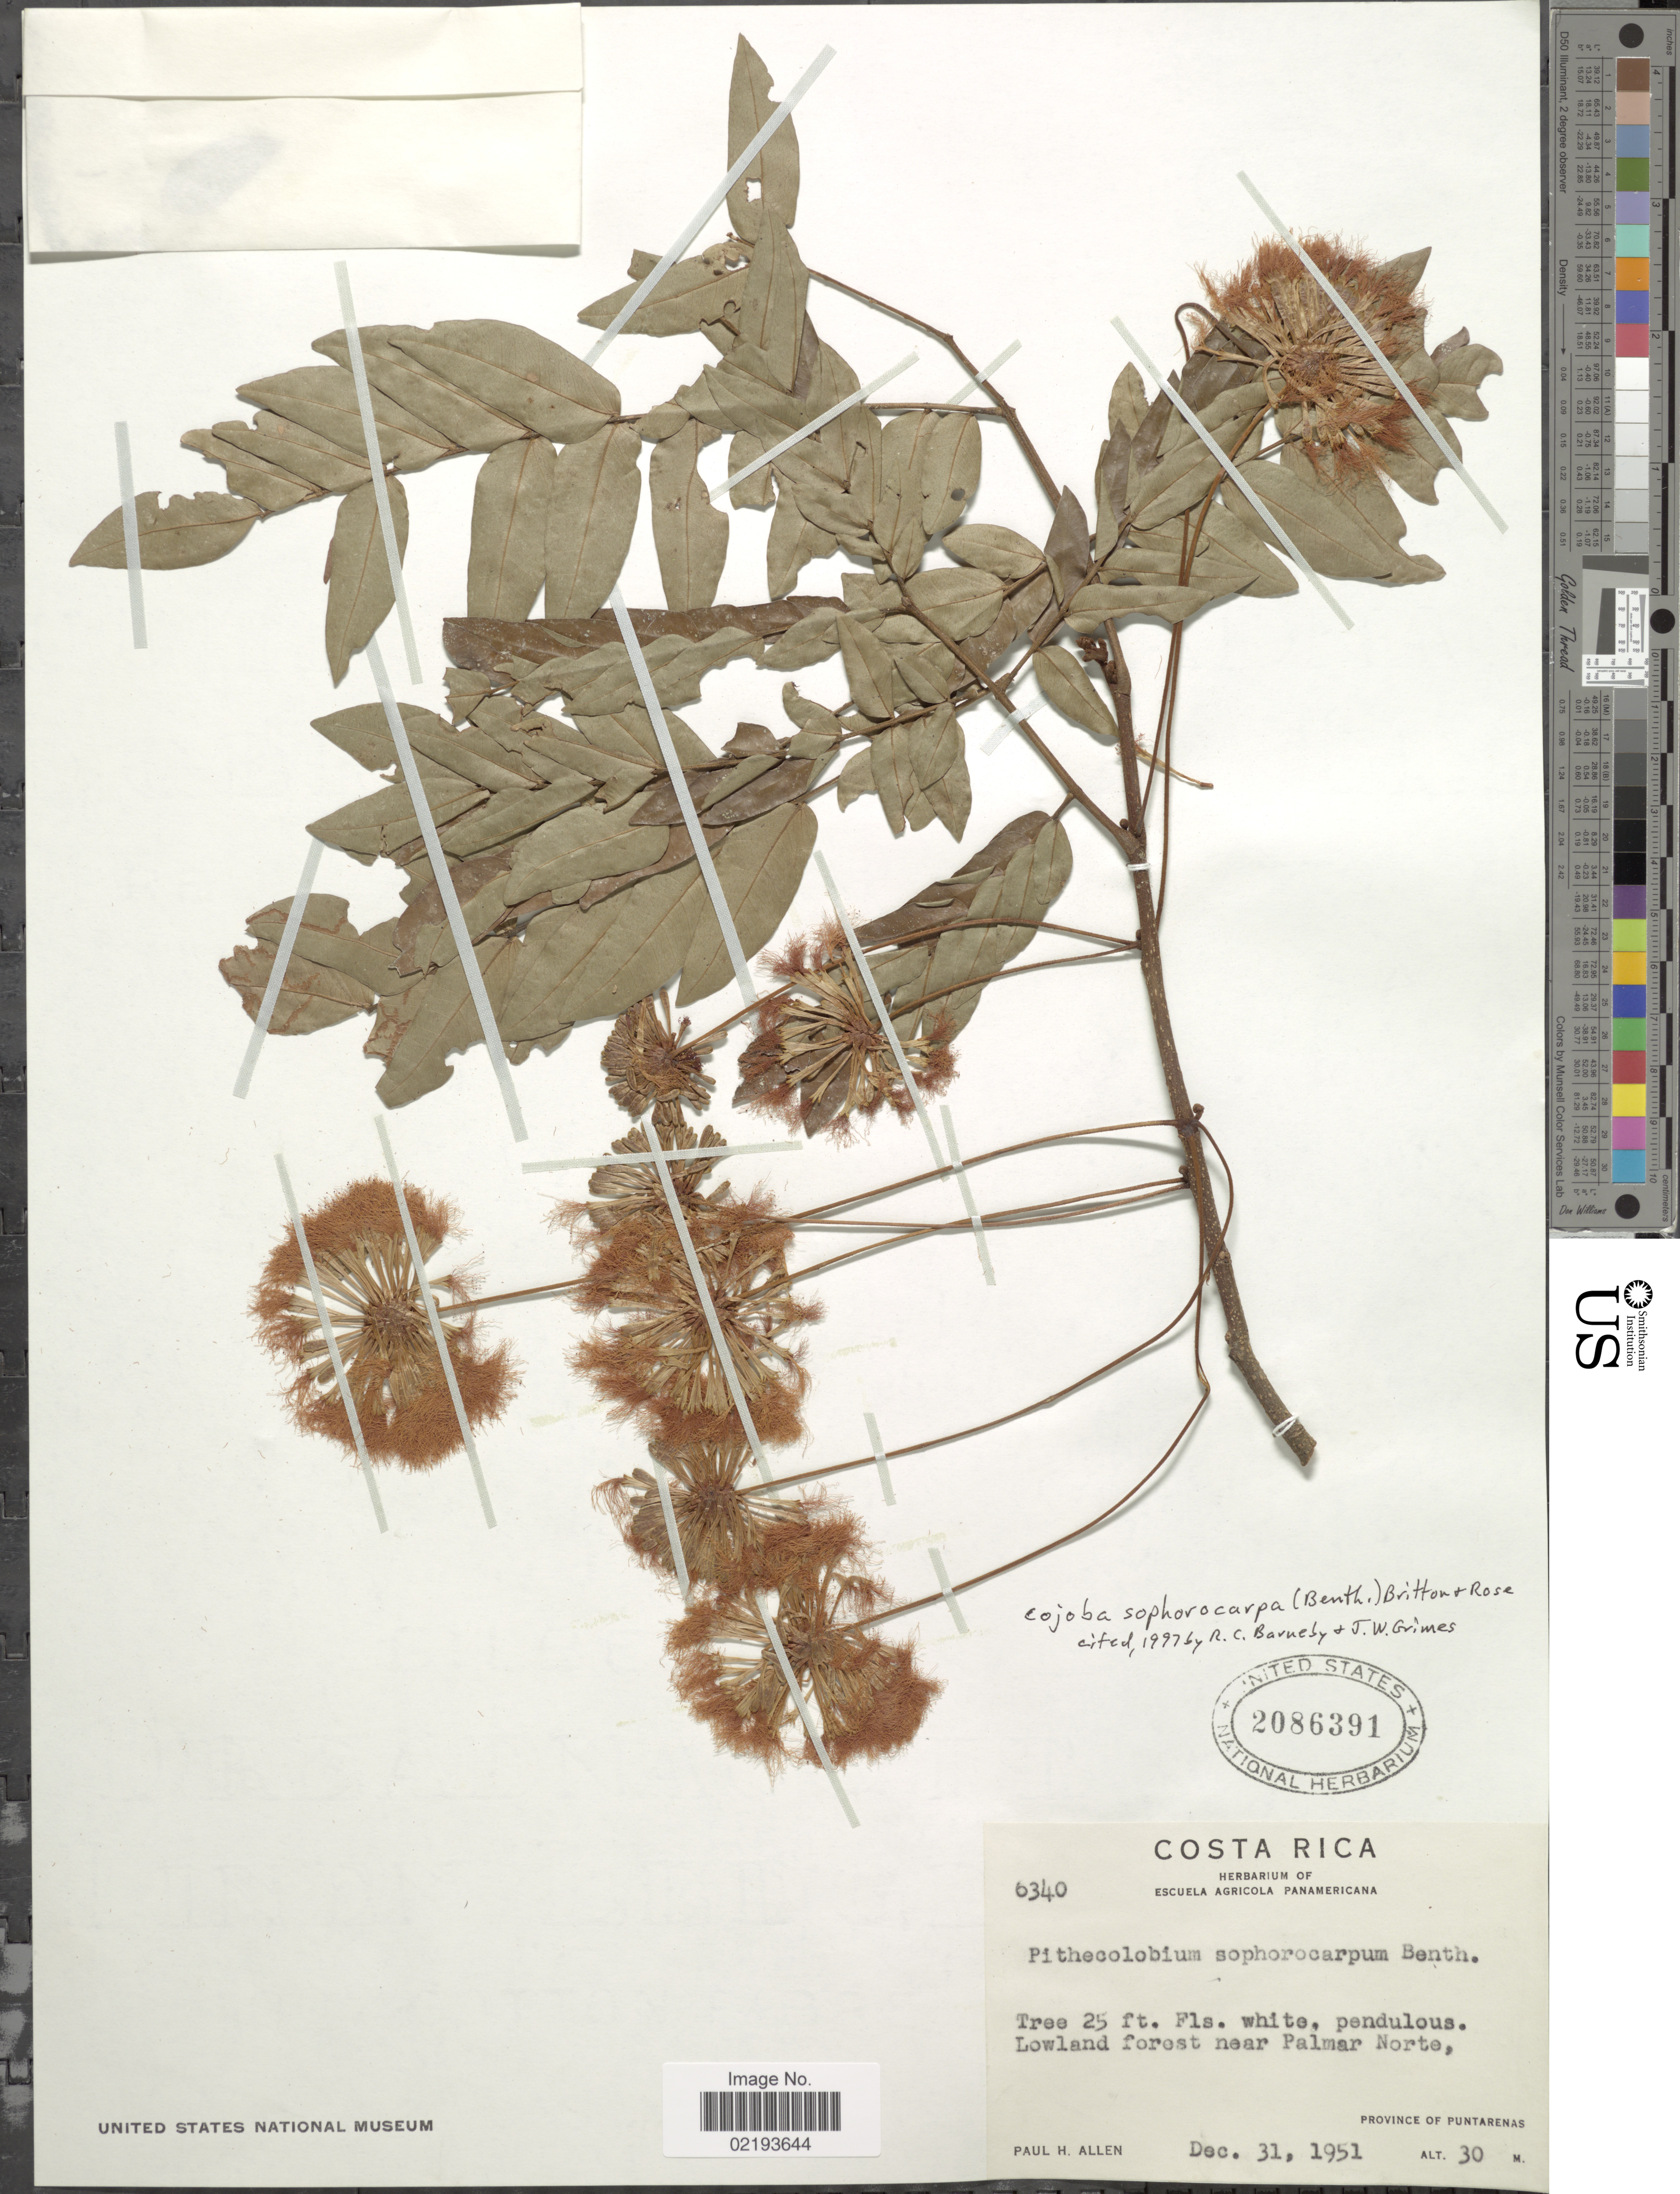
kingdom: Plantae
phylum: Tracheophyta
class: Magnoliopsida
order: Fabales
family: Fabaceae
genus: Cojoba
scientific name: Cojoba sophorocarpa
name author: (Benth.) Britton & Rose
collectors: P. H. Allen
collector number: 6340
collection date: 1951-12-31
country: Costa Rica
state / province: Puntarenas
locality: Lowland forest near Palmar Norte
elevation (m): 30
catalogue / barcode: US 2086391